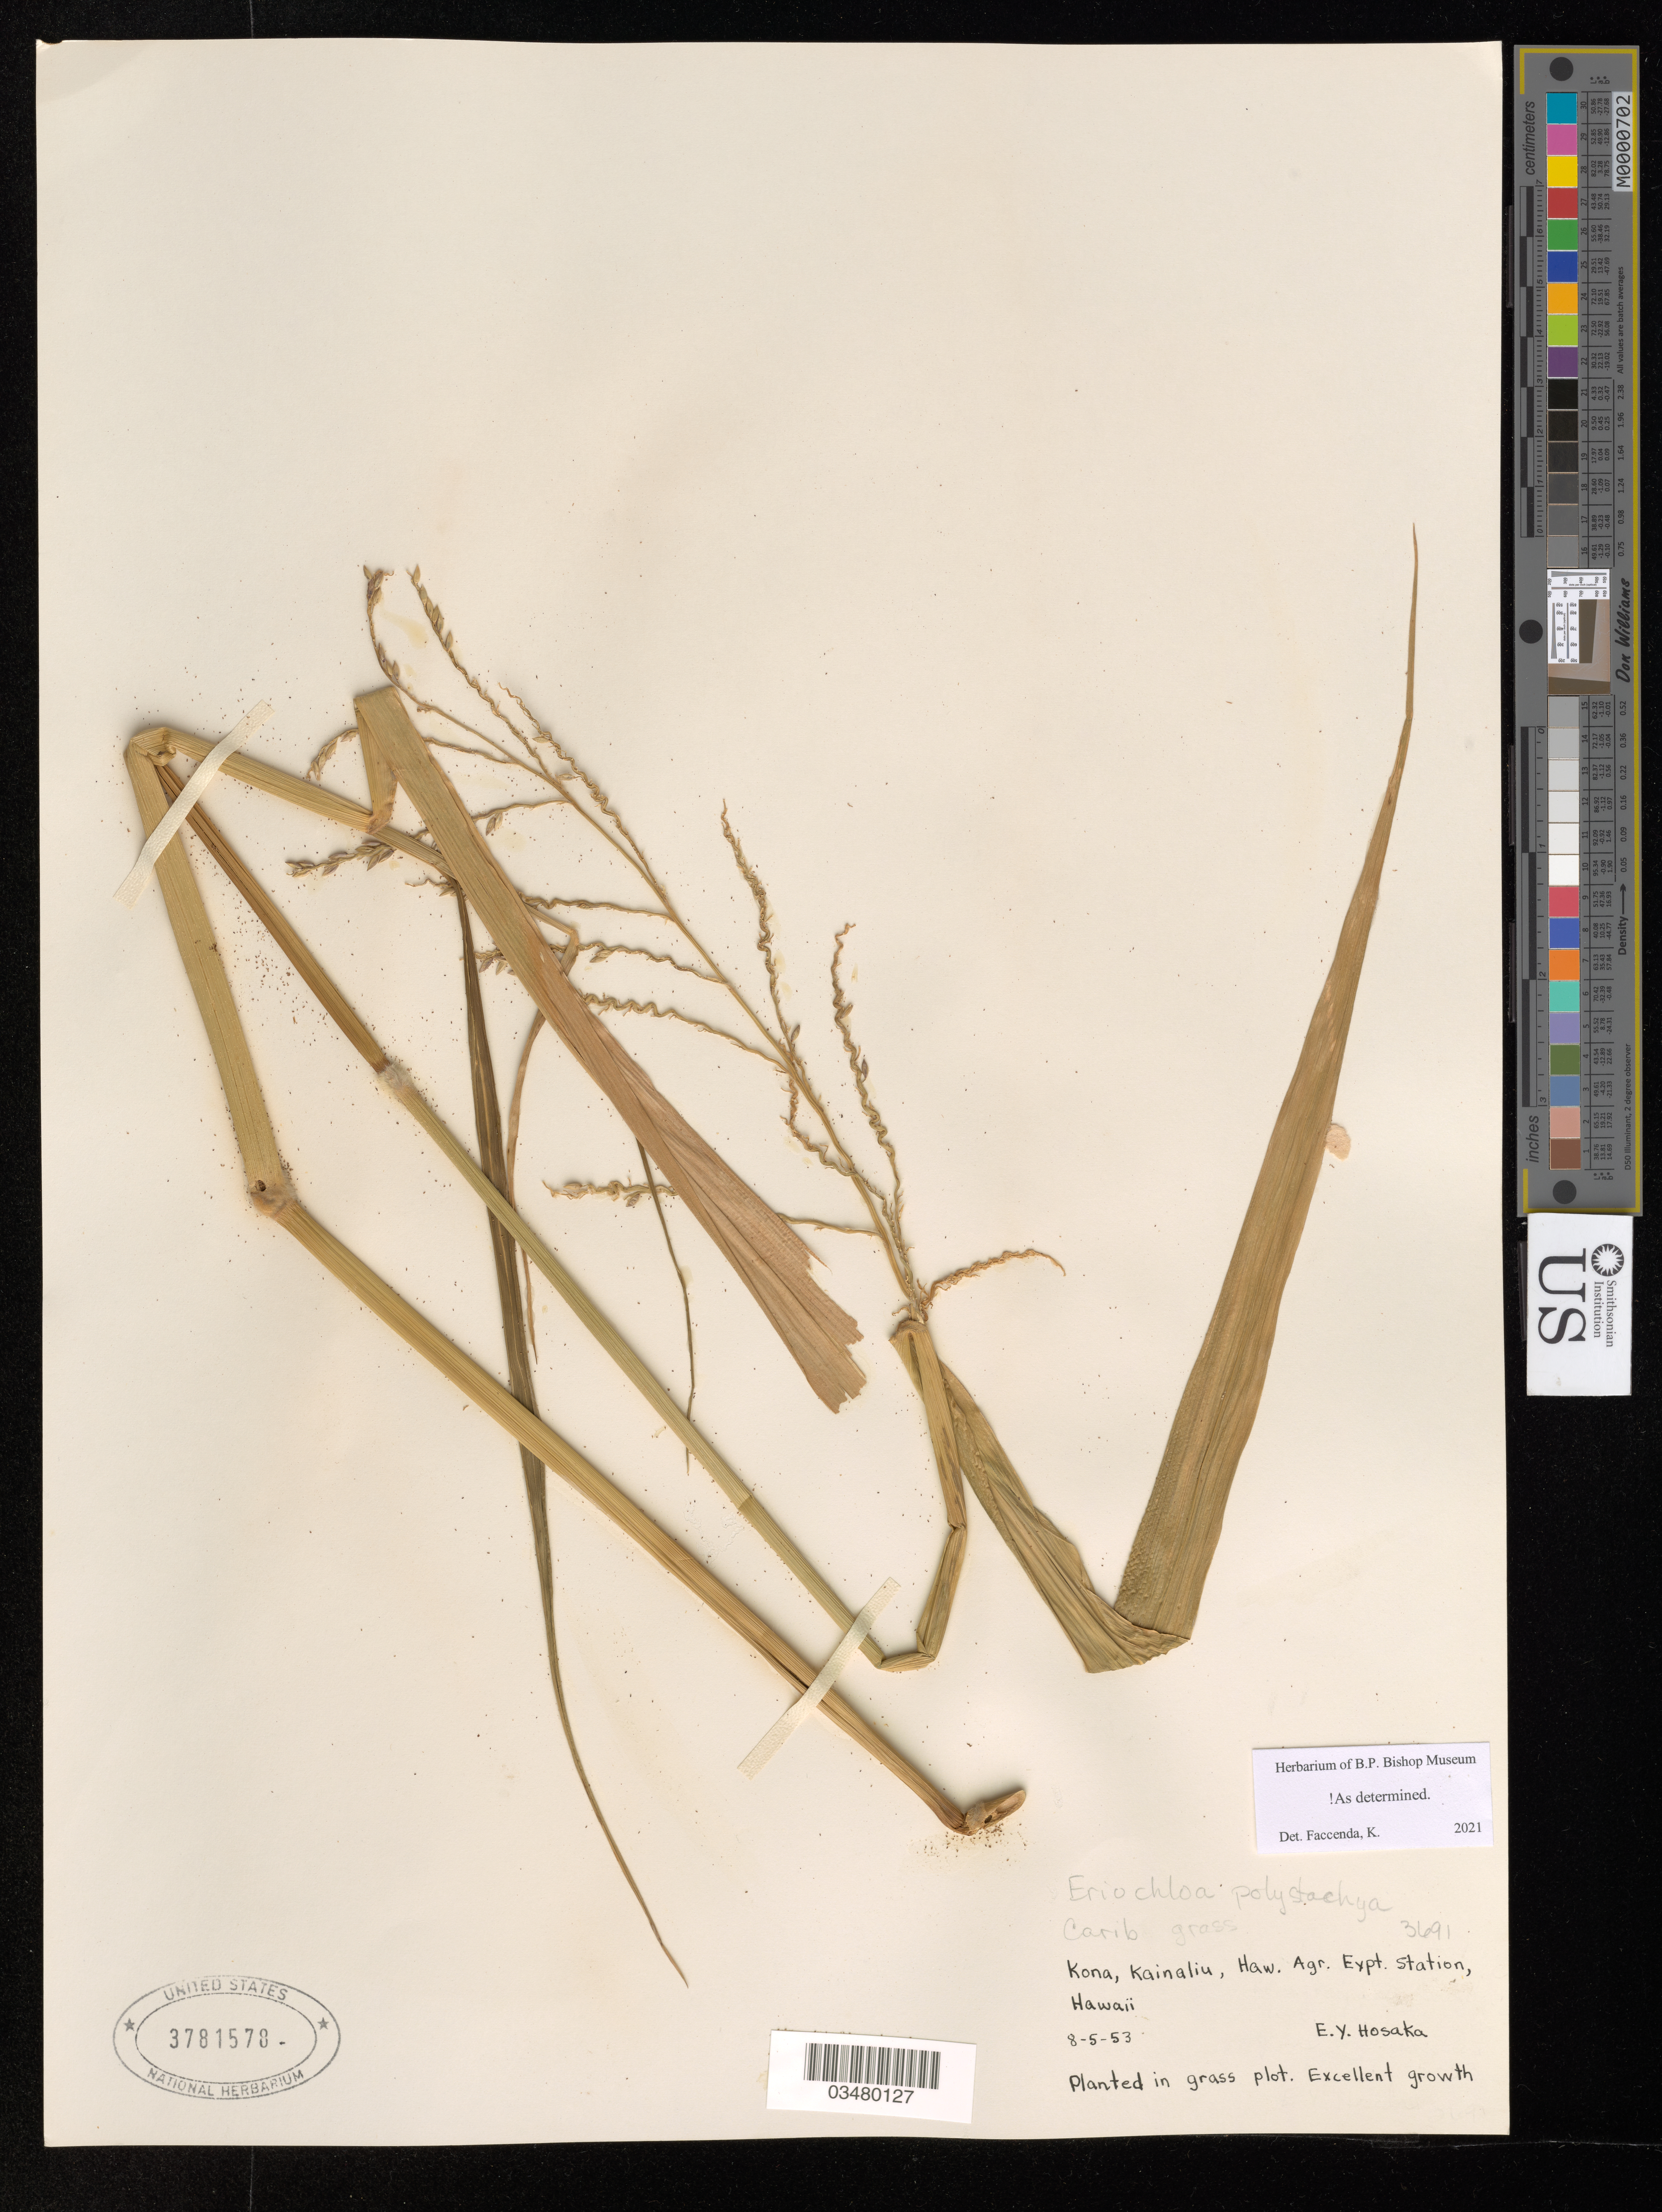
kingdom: Plantae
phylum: Tracheophyta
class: Liliopsida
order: Poales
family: Poaceae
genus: Eriochloa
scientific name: Eriochloa polystachya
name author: Kunth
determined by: Faccenda, K.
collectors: E. Y. Hosaka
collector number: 3691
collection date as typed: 5 Aug 1953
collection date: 1953-08-05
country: United States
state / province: Hawaii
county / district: Hawaii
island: Hawaii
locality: South Kona, Kapua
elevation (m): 366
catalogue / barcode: US 3781578